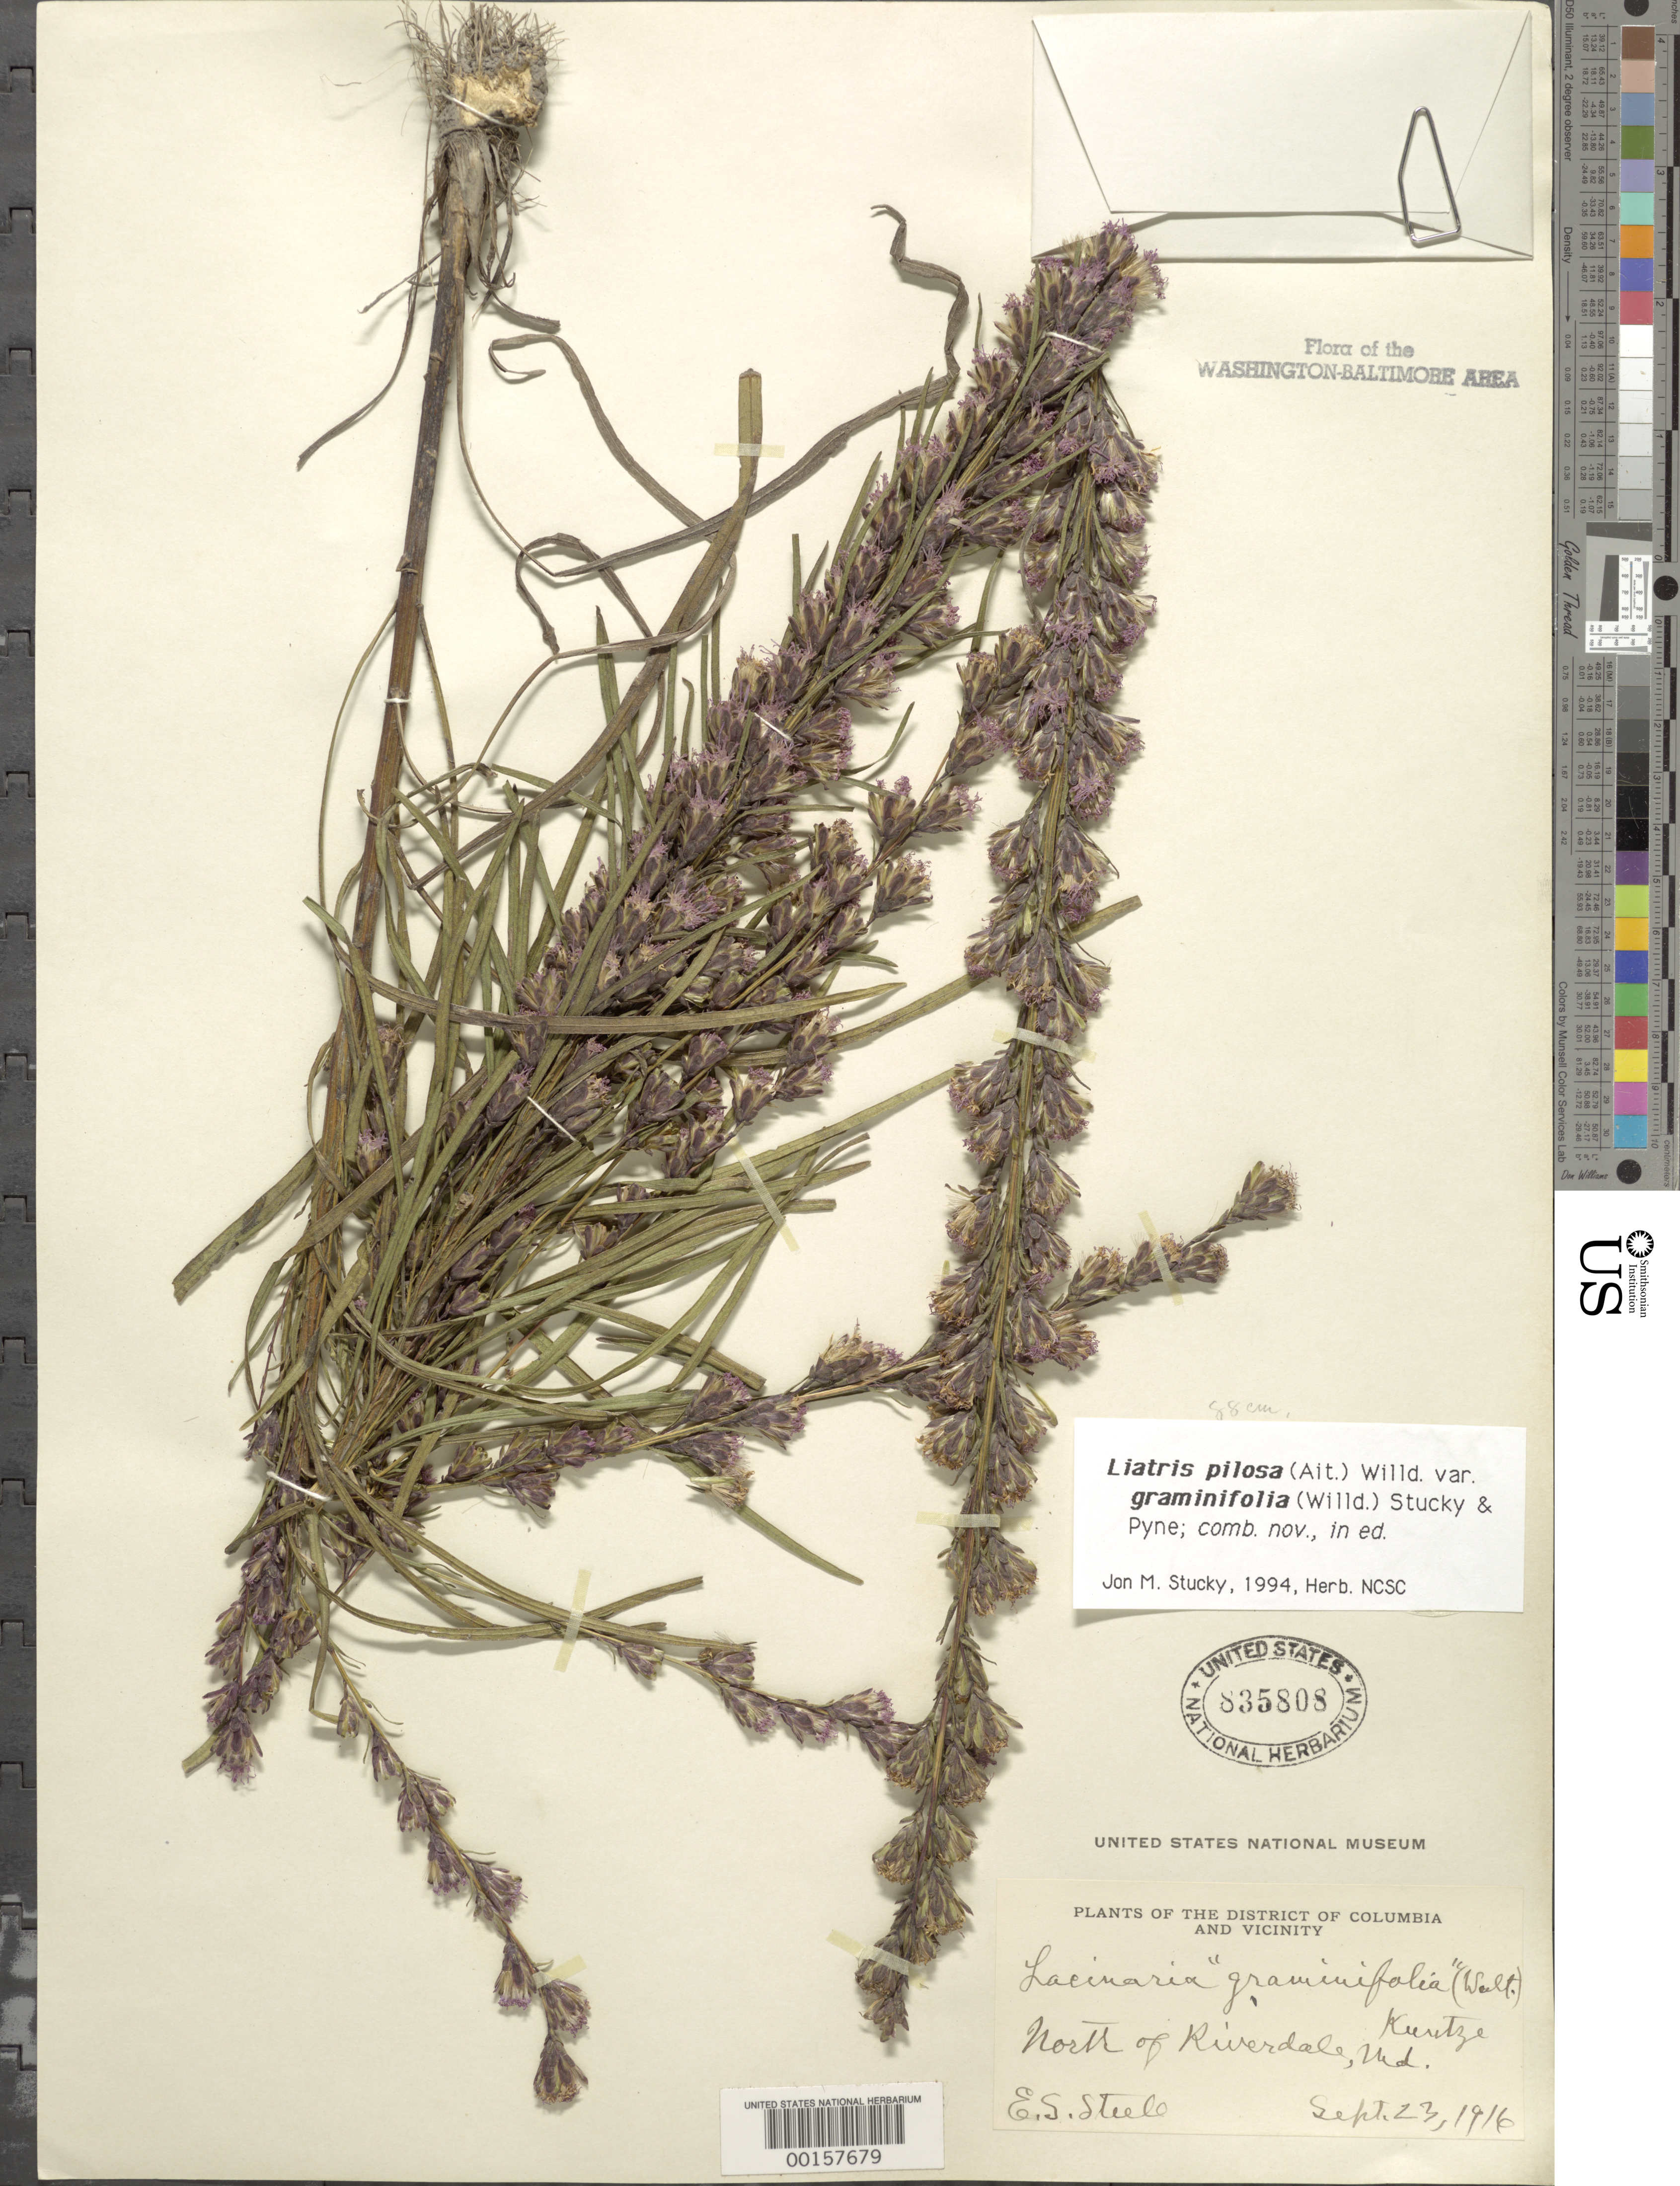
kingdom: Plantae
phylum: Tracheophyta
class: Magnoliopsida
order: Asterales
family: Asteraceae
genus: Liatris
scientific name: Liatris pilosa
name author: (Aiton) Willd.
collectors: E. Steele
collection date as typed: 23 Sep 1916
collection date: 1916-09-23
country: United States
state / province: Maryland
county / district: Prince George's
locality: North of Riverdale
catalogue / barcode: US 835808